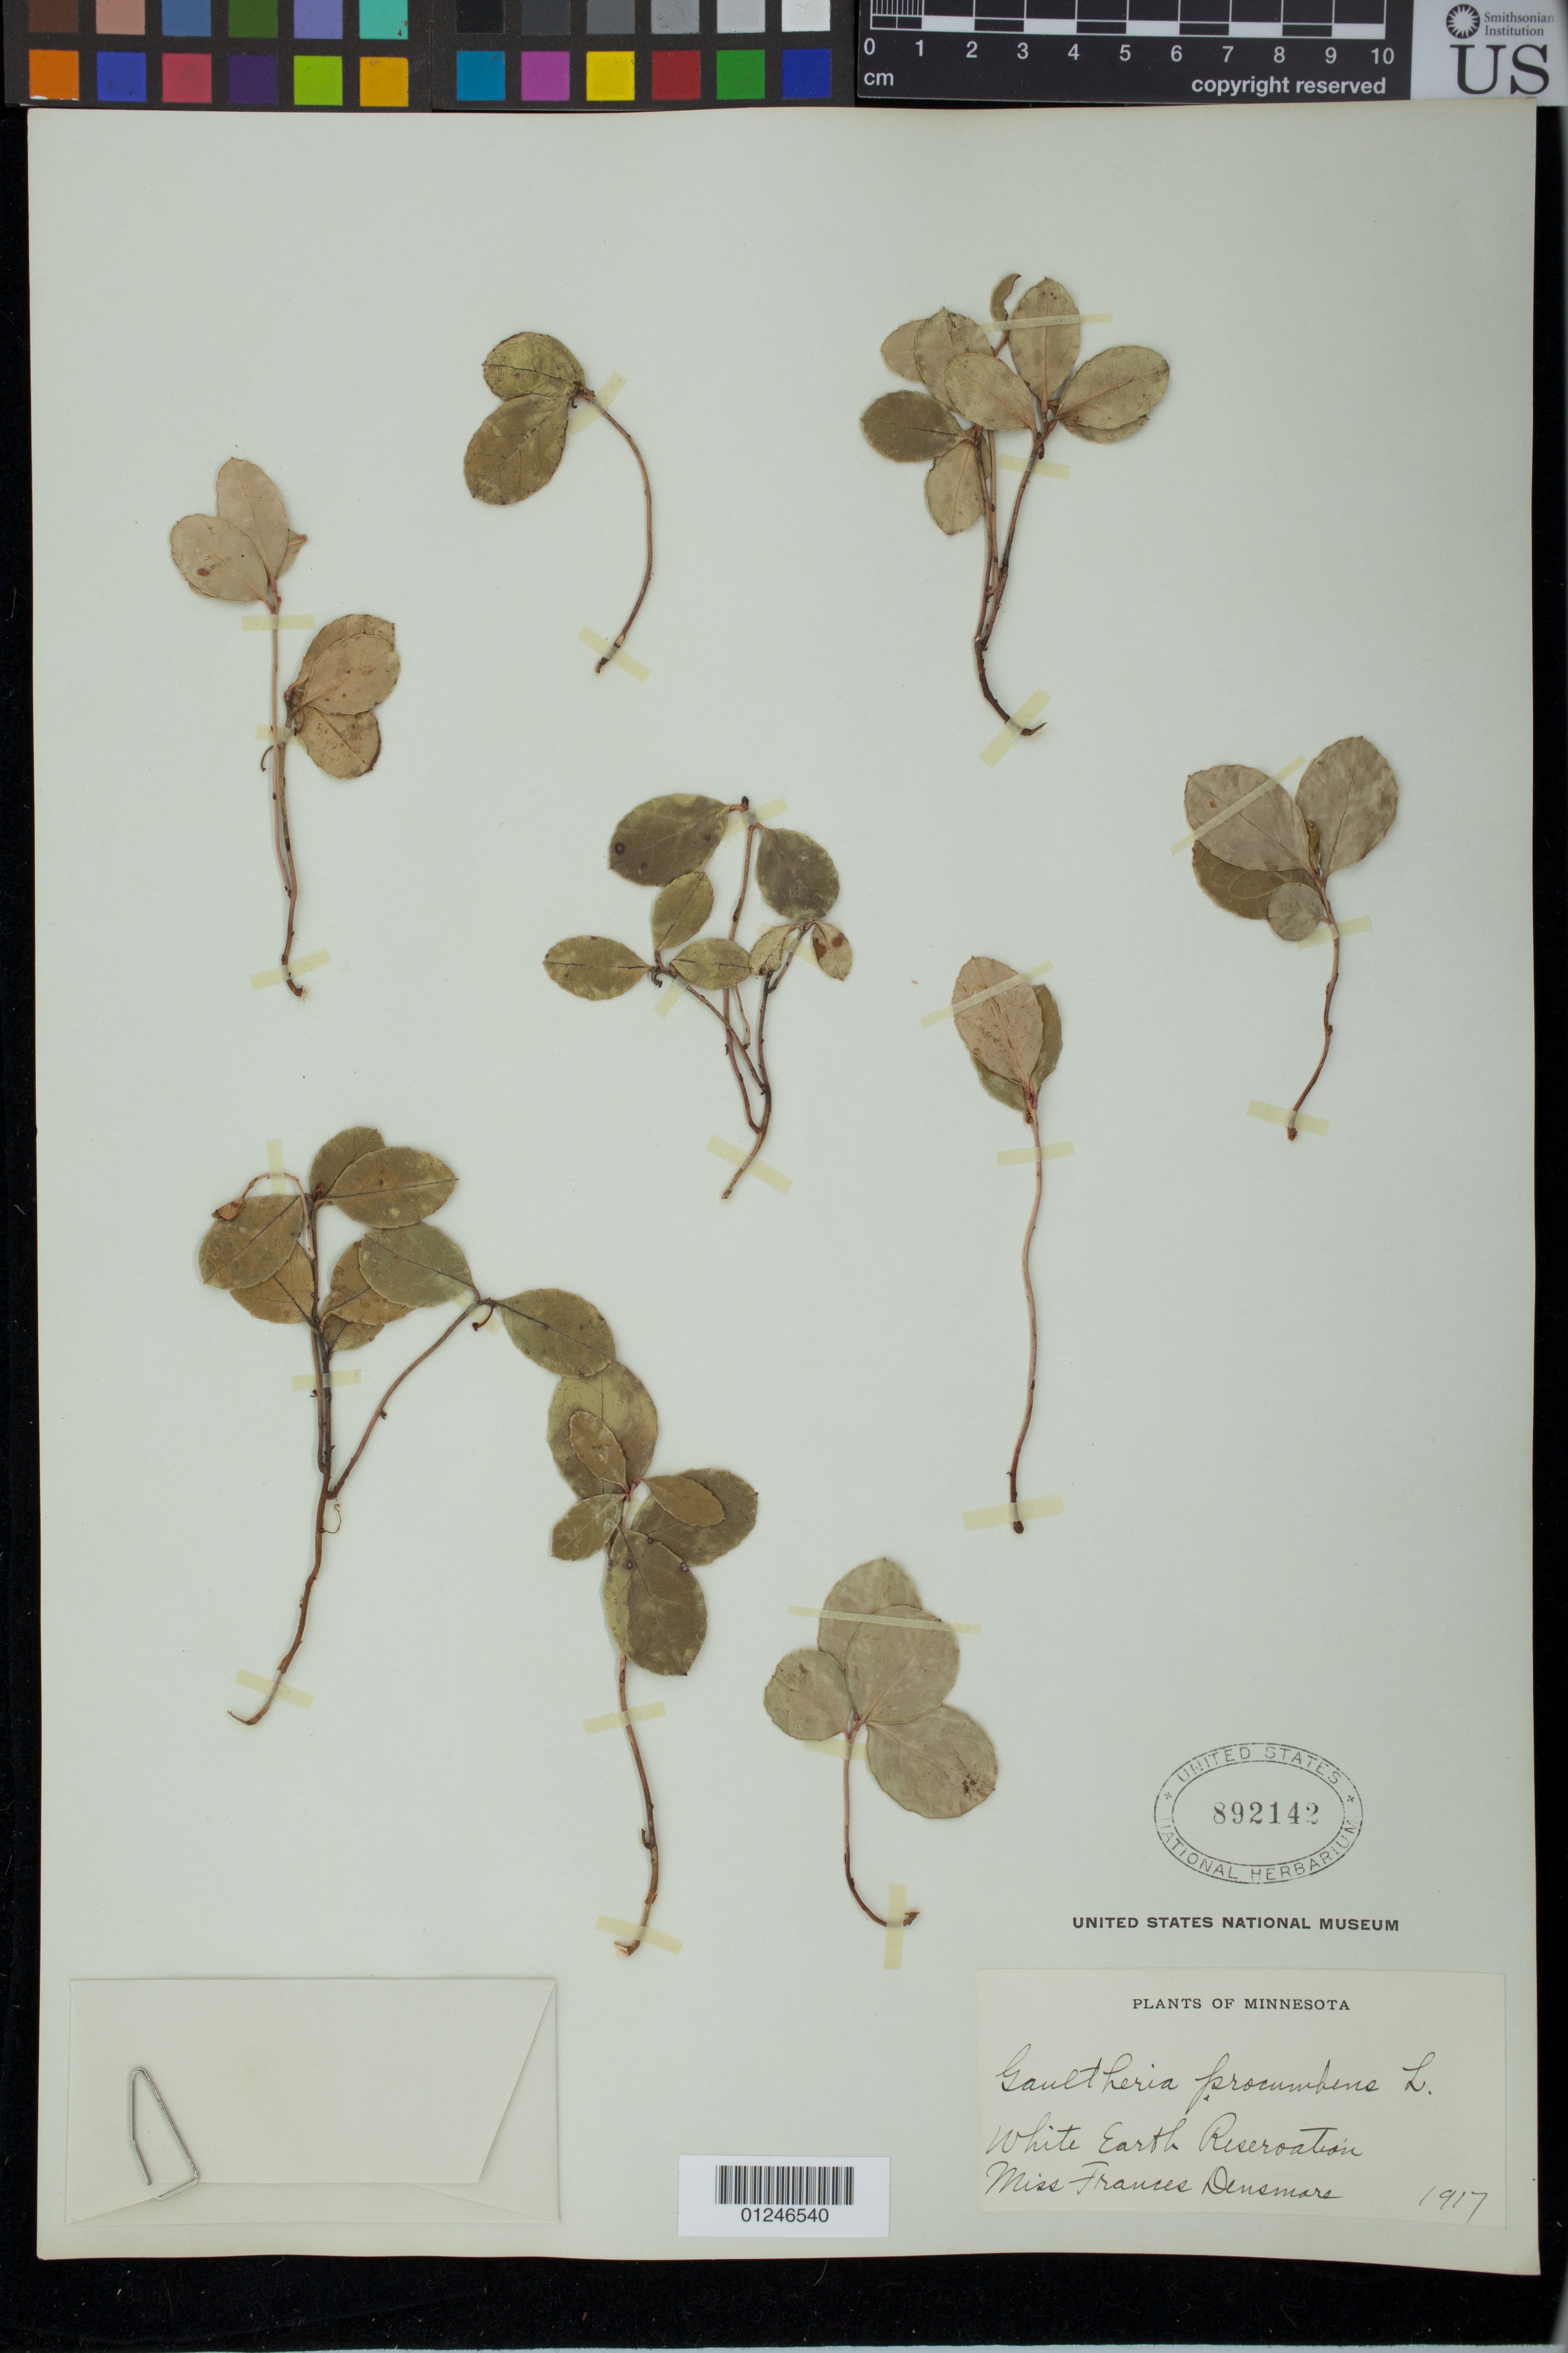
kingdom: Plantae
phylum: Tracheophyta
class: Magnoliopsida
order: Ericales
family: Ericaceae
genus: Gaultheria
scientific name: Gaultheria procumbens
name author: L.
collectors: F. Densmore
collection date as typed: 1917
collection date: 1917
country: United States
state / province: Minnesota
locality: White earth reservation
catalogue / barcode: US 892142